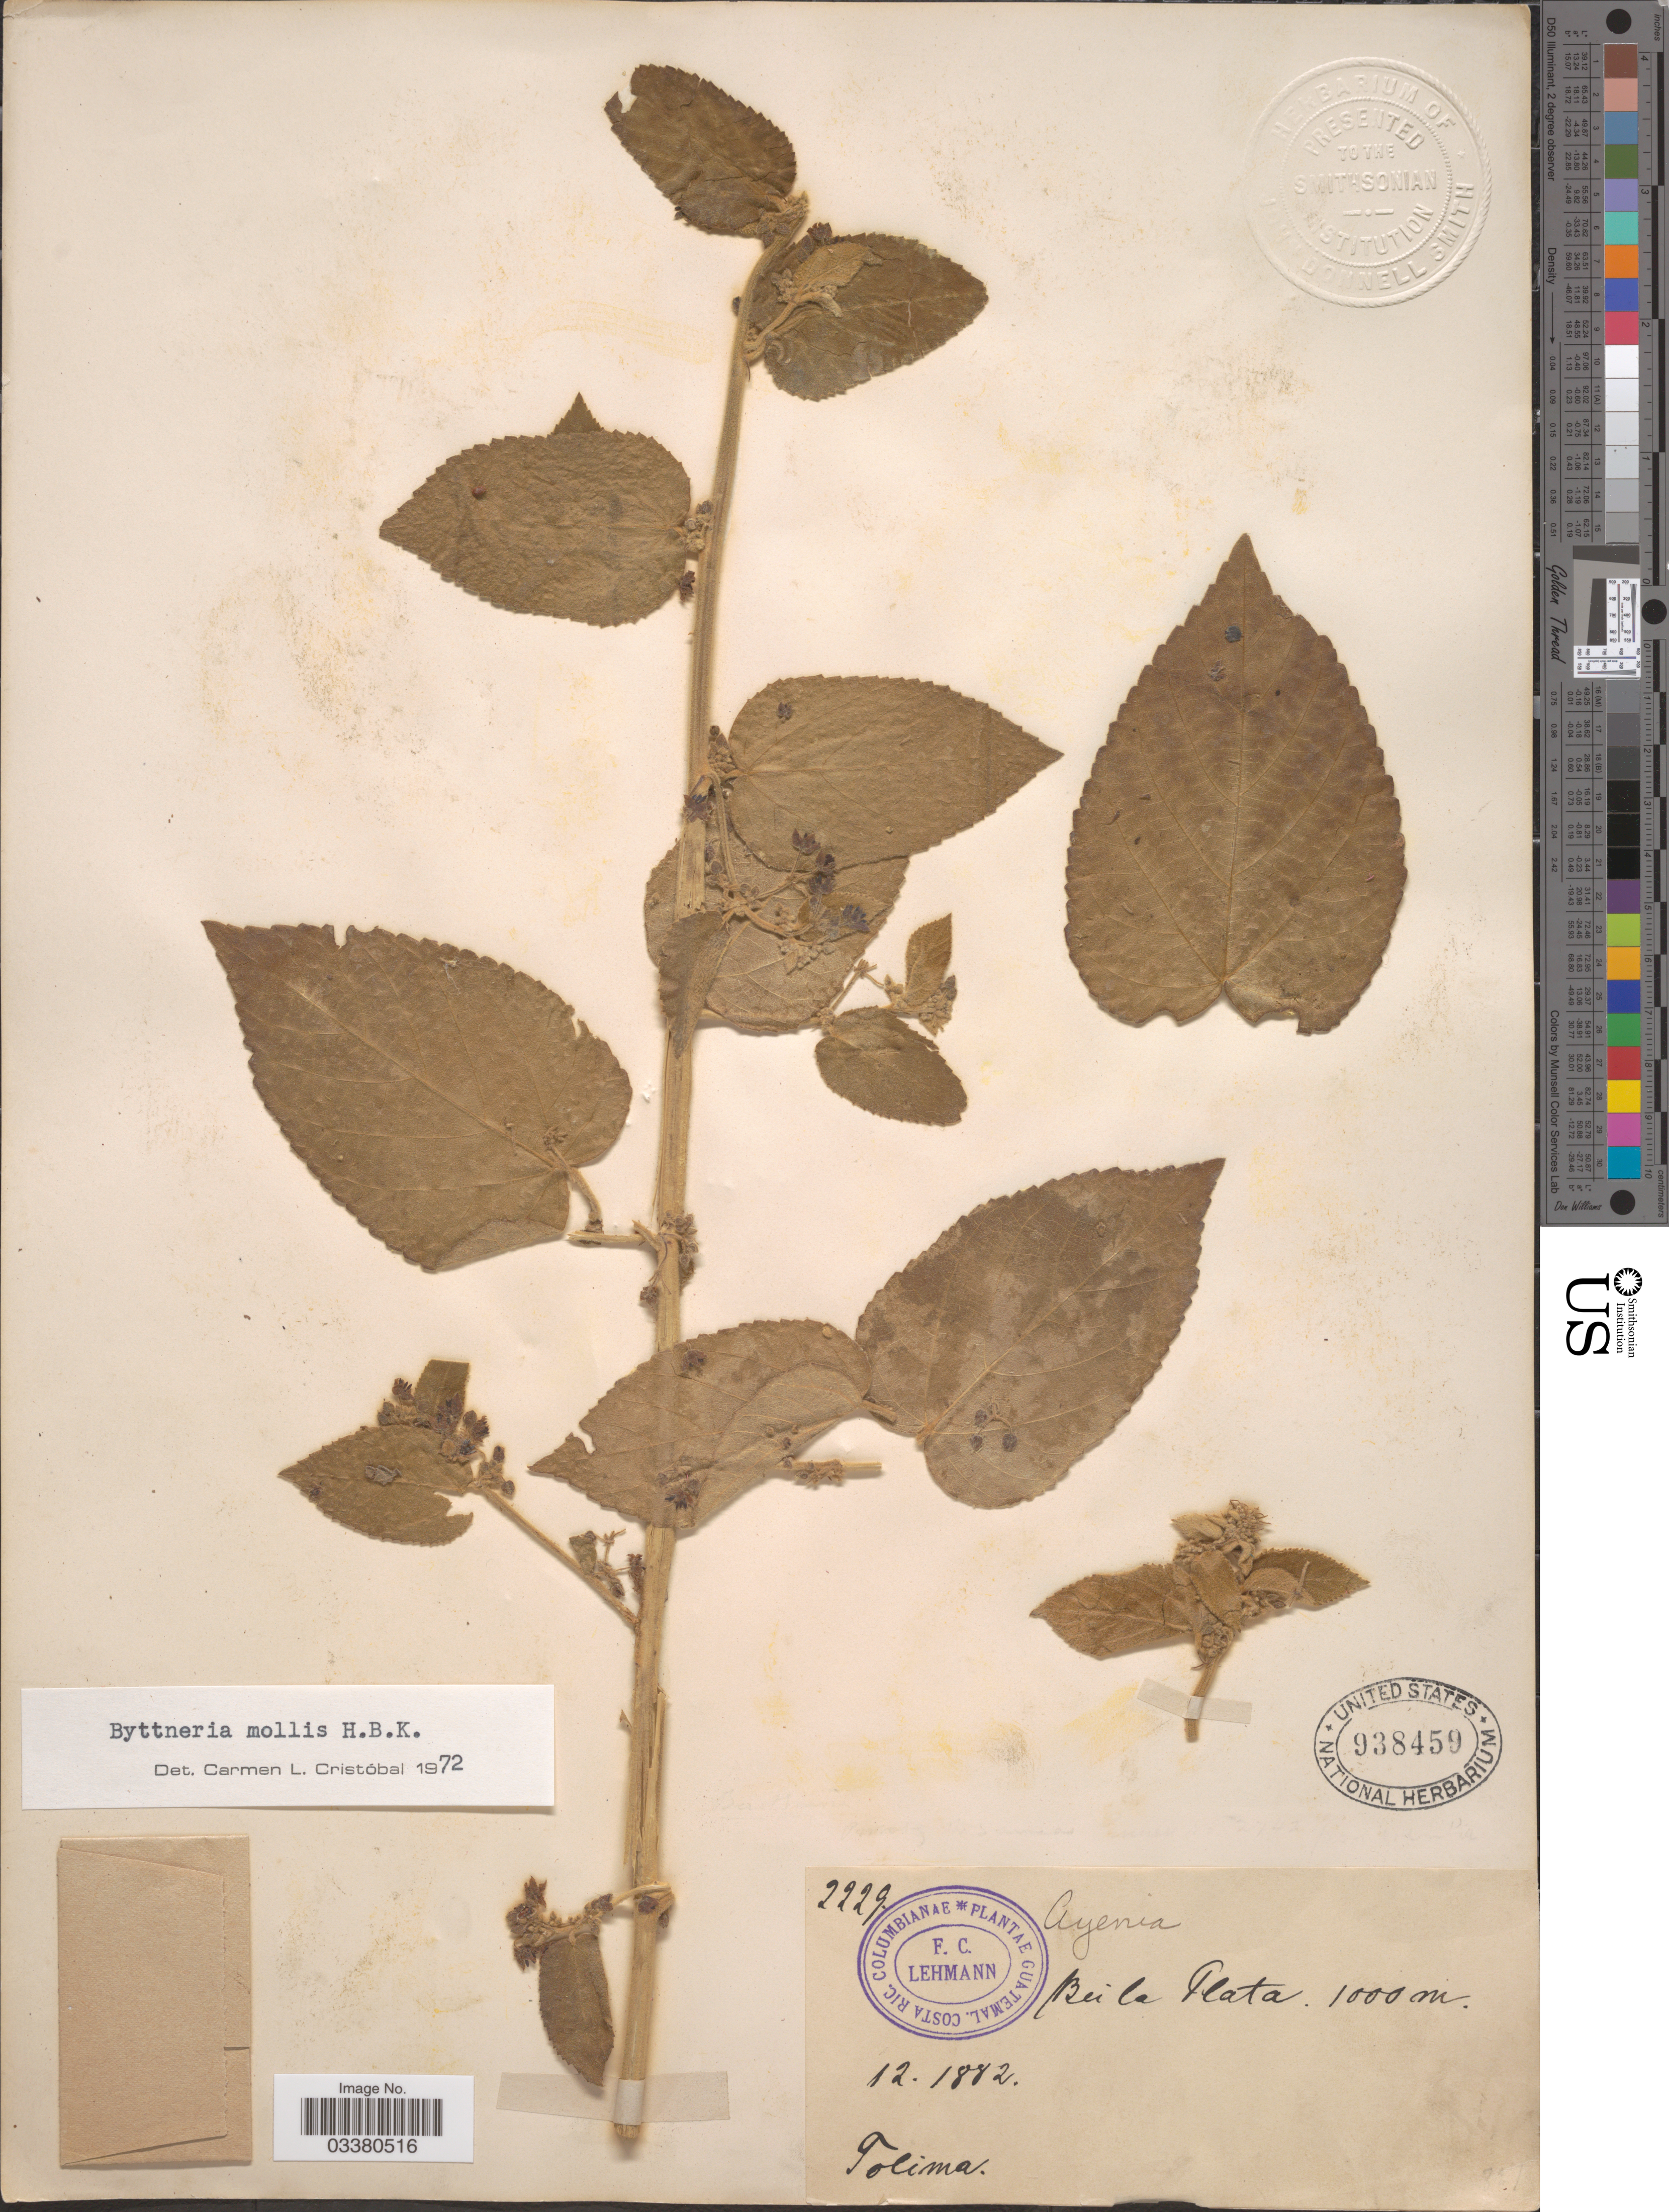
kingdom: Plantae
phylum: Tracheophyta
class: Magnoliopsida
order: Malvales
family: Malvaceae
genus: Byttneria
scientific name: Byttneria mollis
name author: Kunth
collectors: F. C. Lehmann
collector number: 2229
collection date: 1882-12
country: Colombia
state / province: Tolima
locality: Beila Plata. [unsure placement]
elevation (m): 1000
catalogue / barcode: US 938459